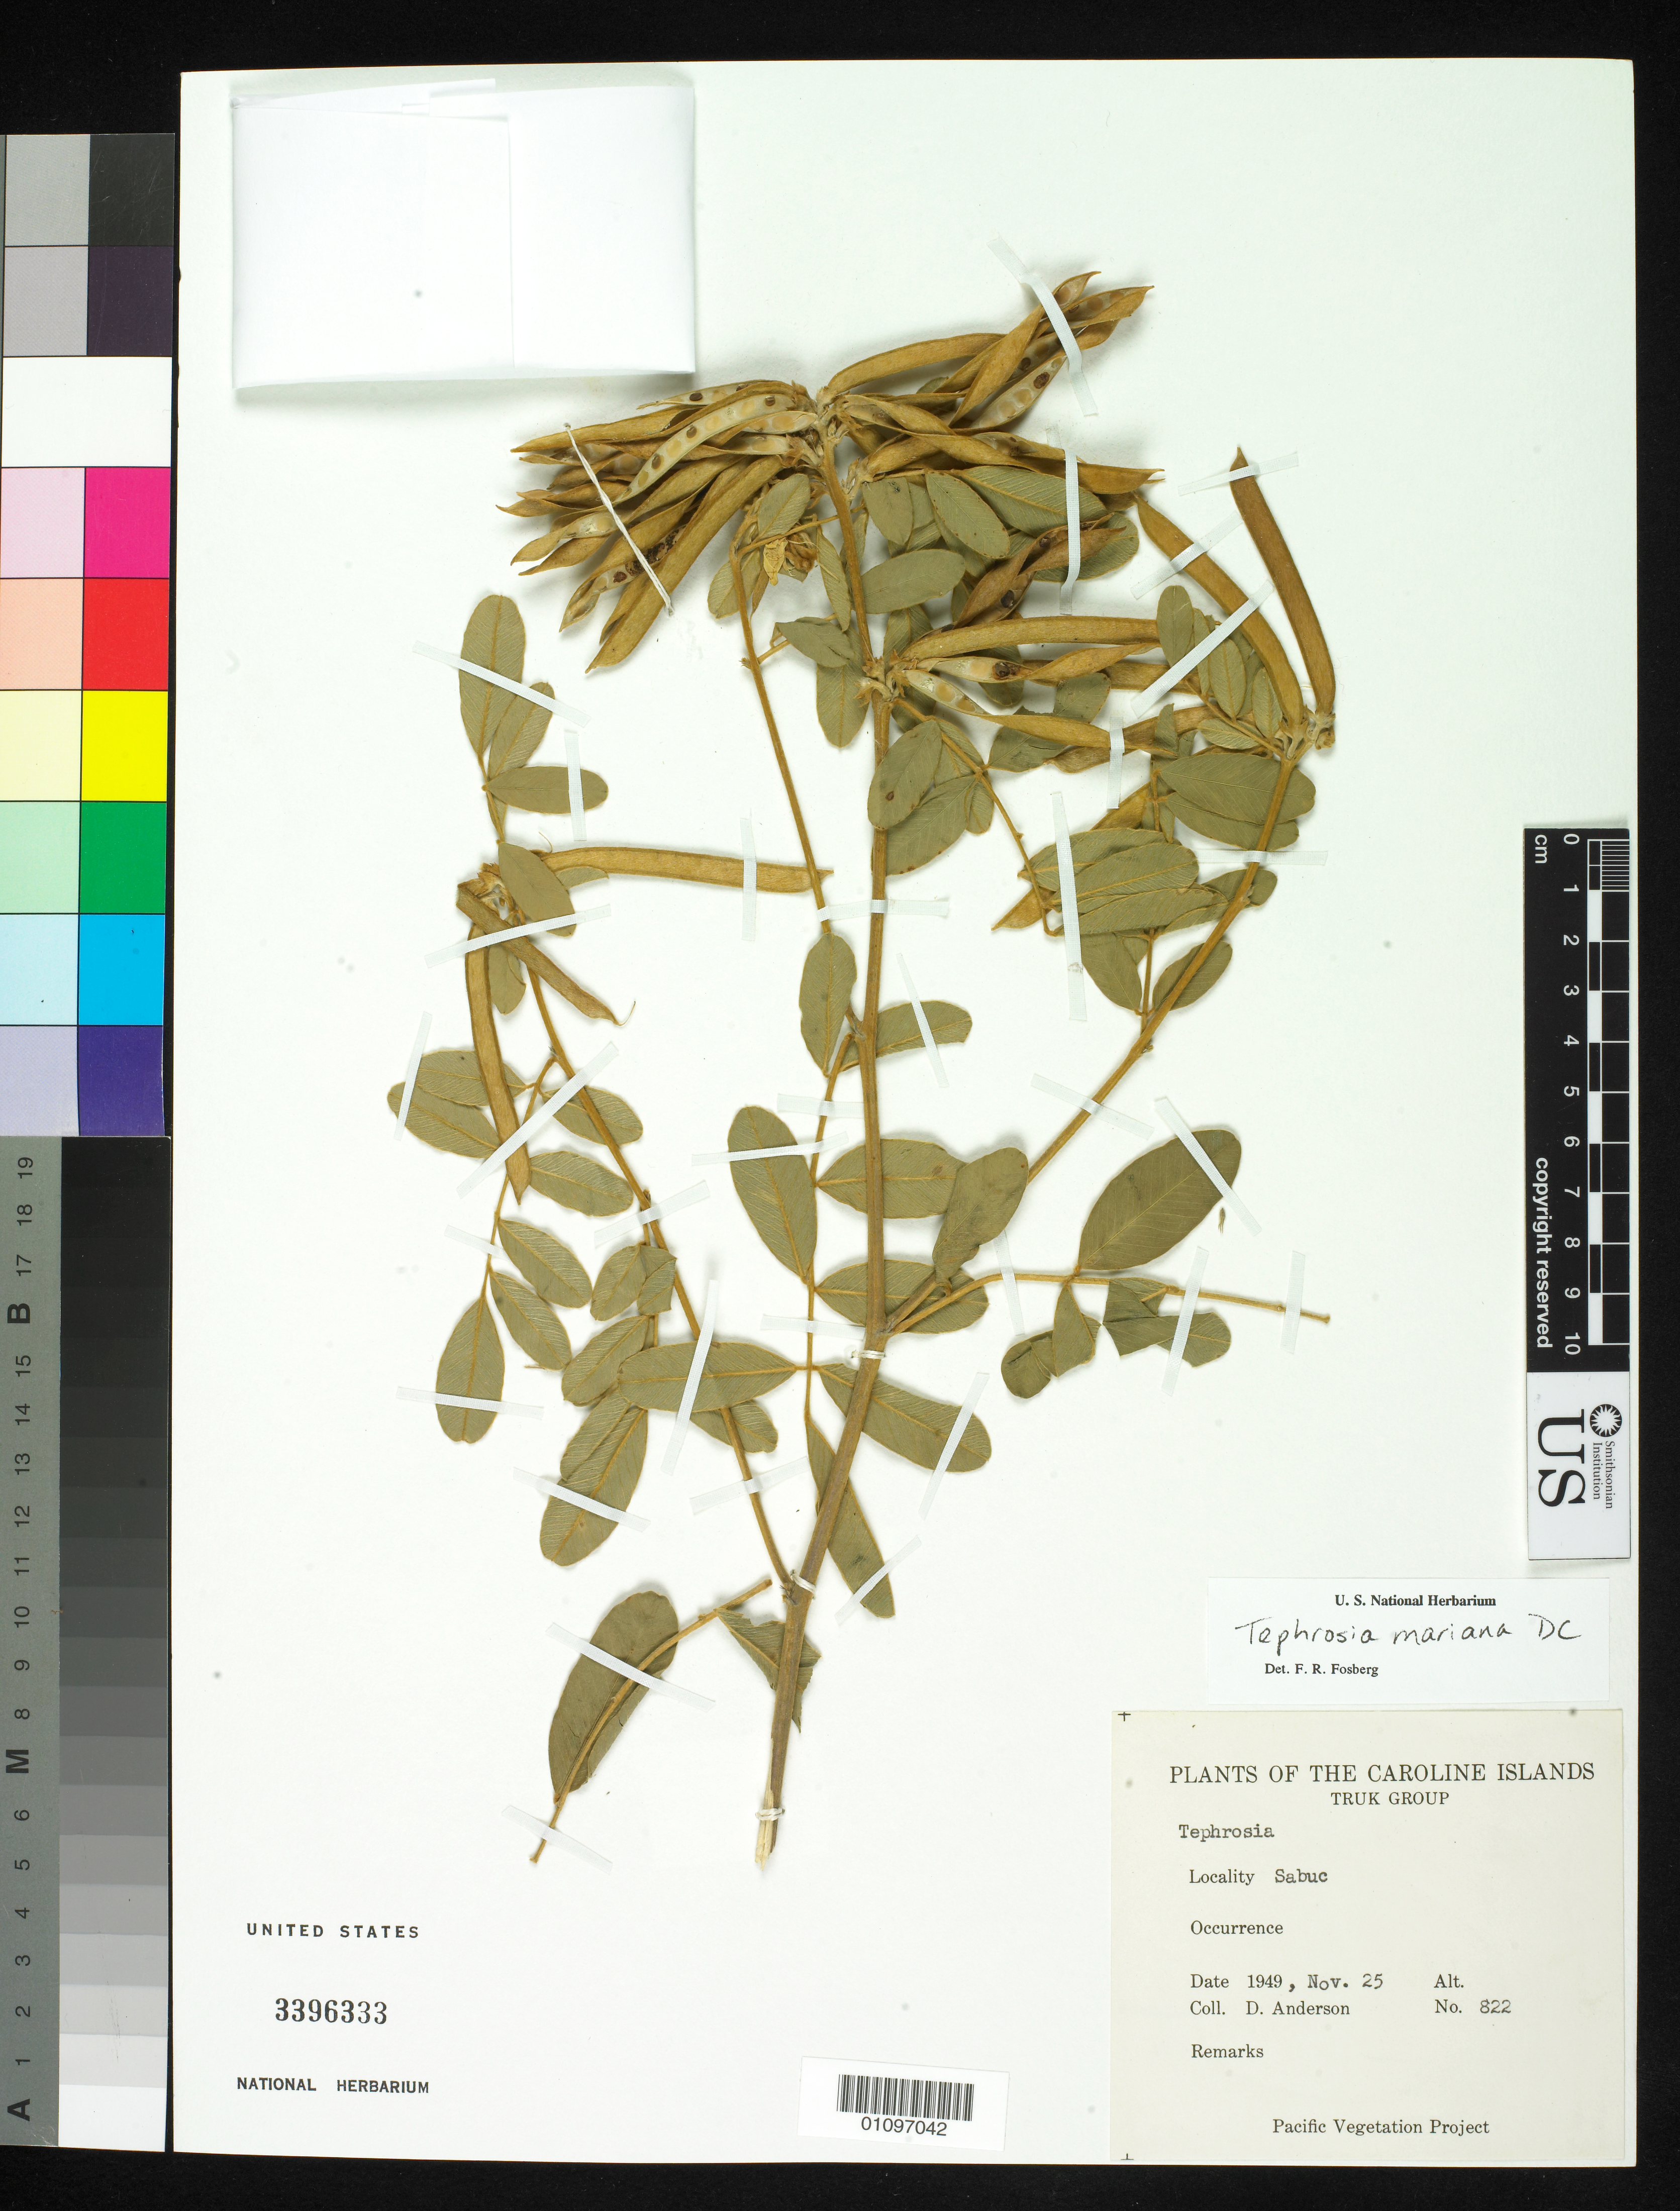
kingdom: Plantae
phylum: Tracheophyta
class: Magnoliopsida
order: Fabales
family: Fabaceae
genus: Tephrosia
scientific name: Tephrosia mariana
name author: C. DC.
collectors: D. Anderson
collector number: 822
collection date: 1949-11-25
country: Micronesia, Federated States of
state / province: Truk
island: Truk (Chuuk) Is.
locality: Sabuc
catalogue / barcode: US 33969333